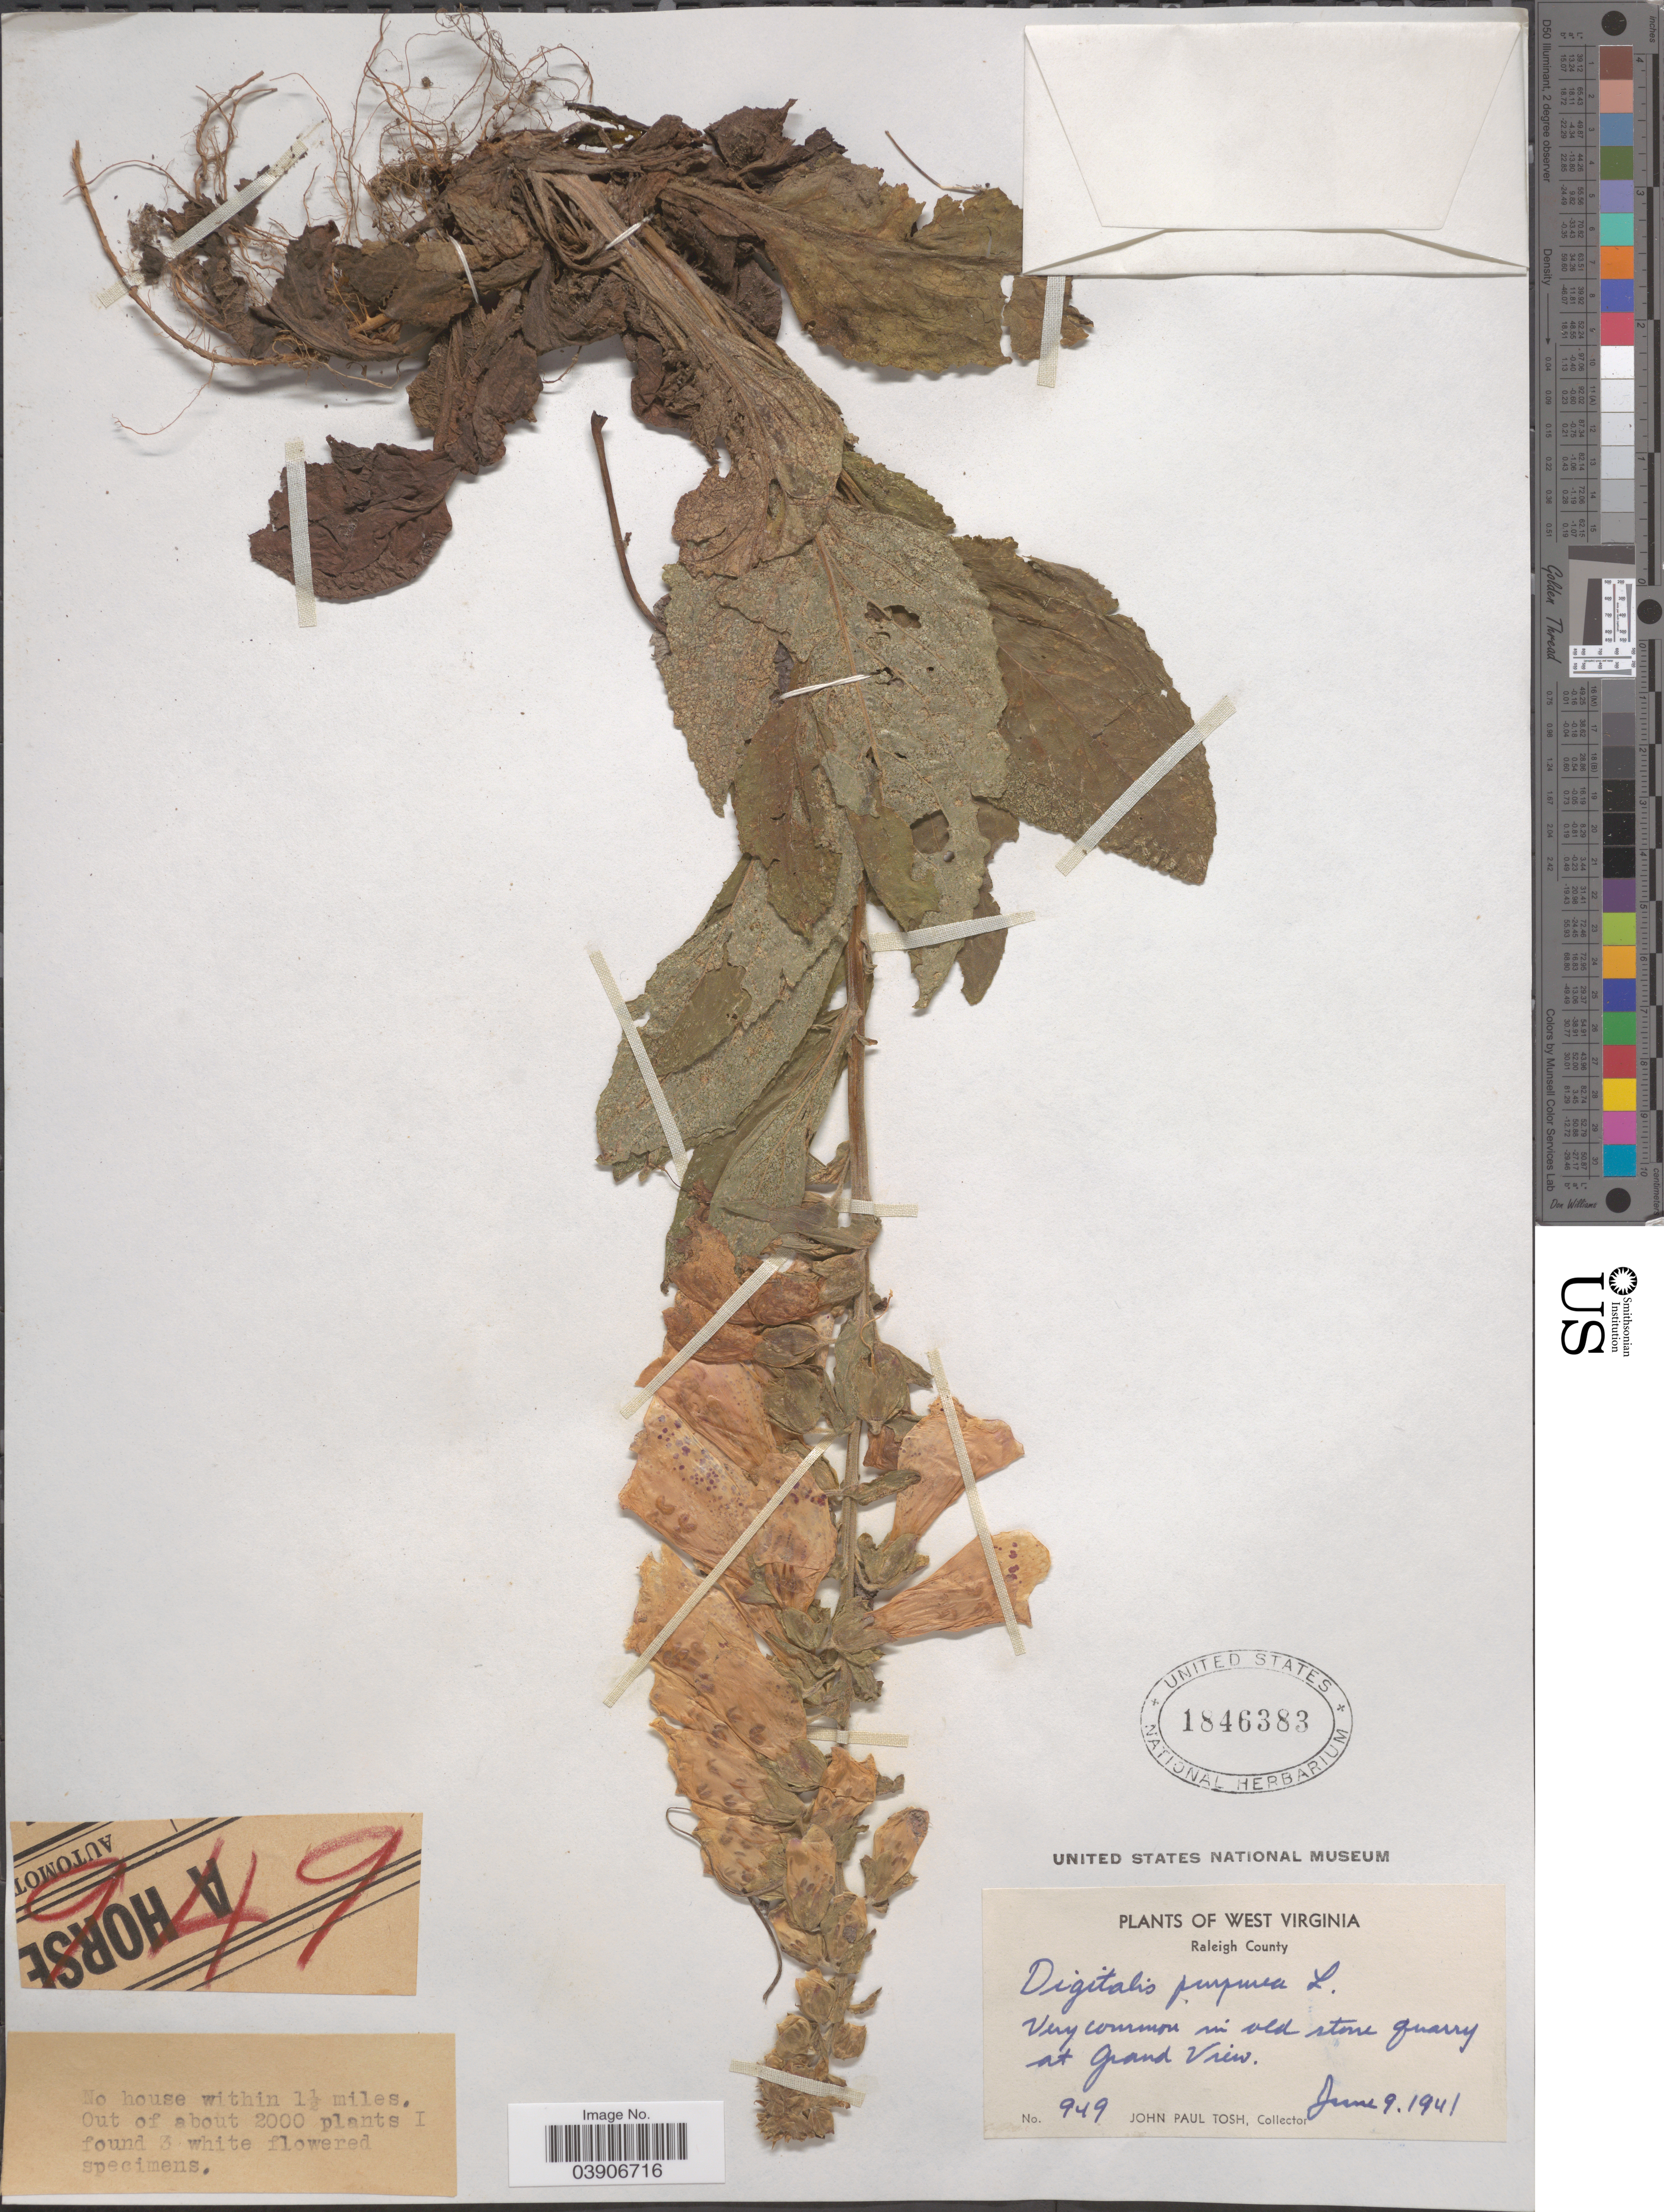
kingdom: Plantae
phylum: Tracheophyta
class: Magnoliopsida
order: Lamiales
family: Plantaginaceae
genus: Digitalis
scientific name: Digitalis purpurea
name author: L.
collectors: J. Tosh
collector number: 949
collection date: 1941-06-09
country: United States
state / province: West Virginia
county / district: Raleigh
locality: Raleigh County. In old stone quarry at Grand View.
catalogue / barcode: US 1846383